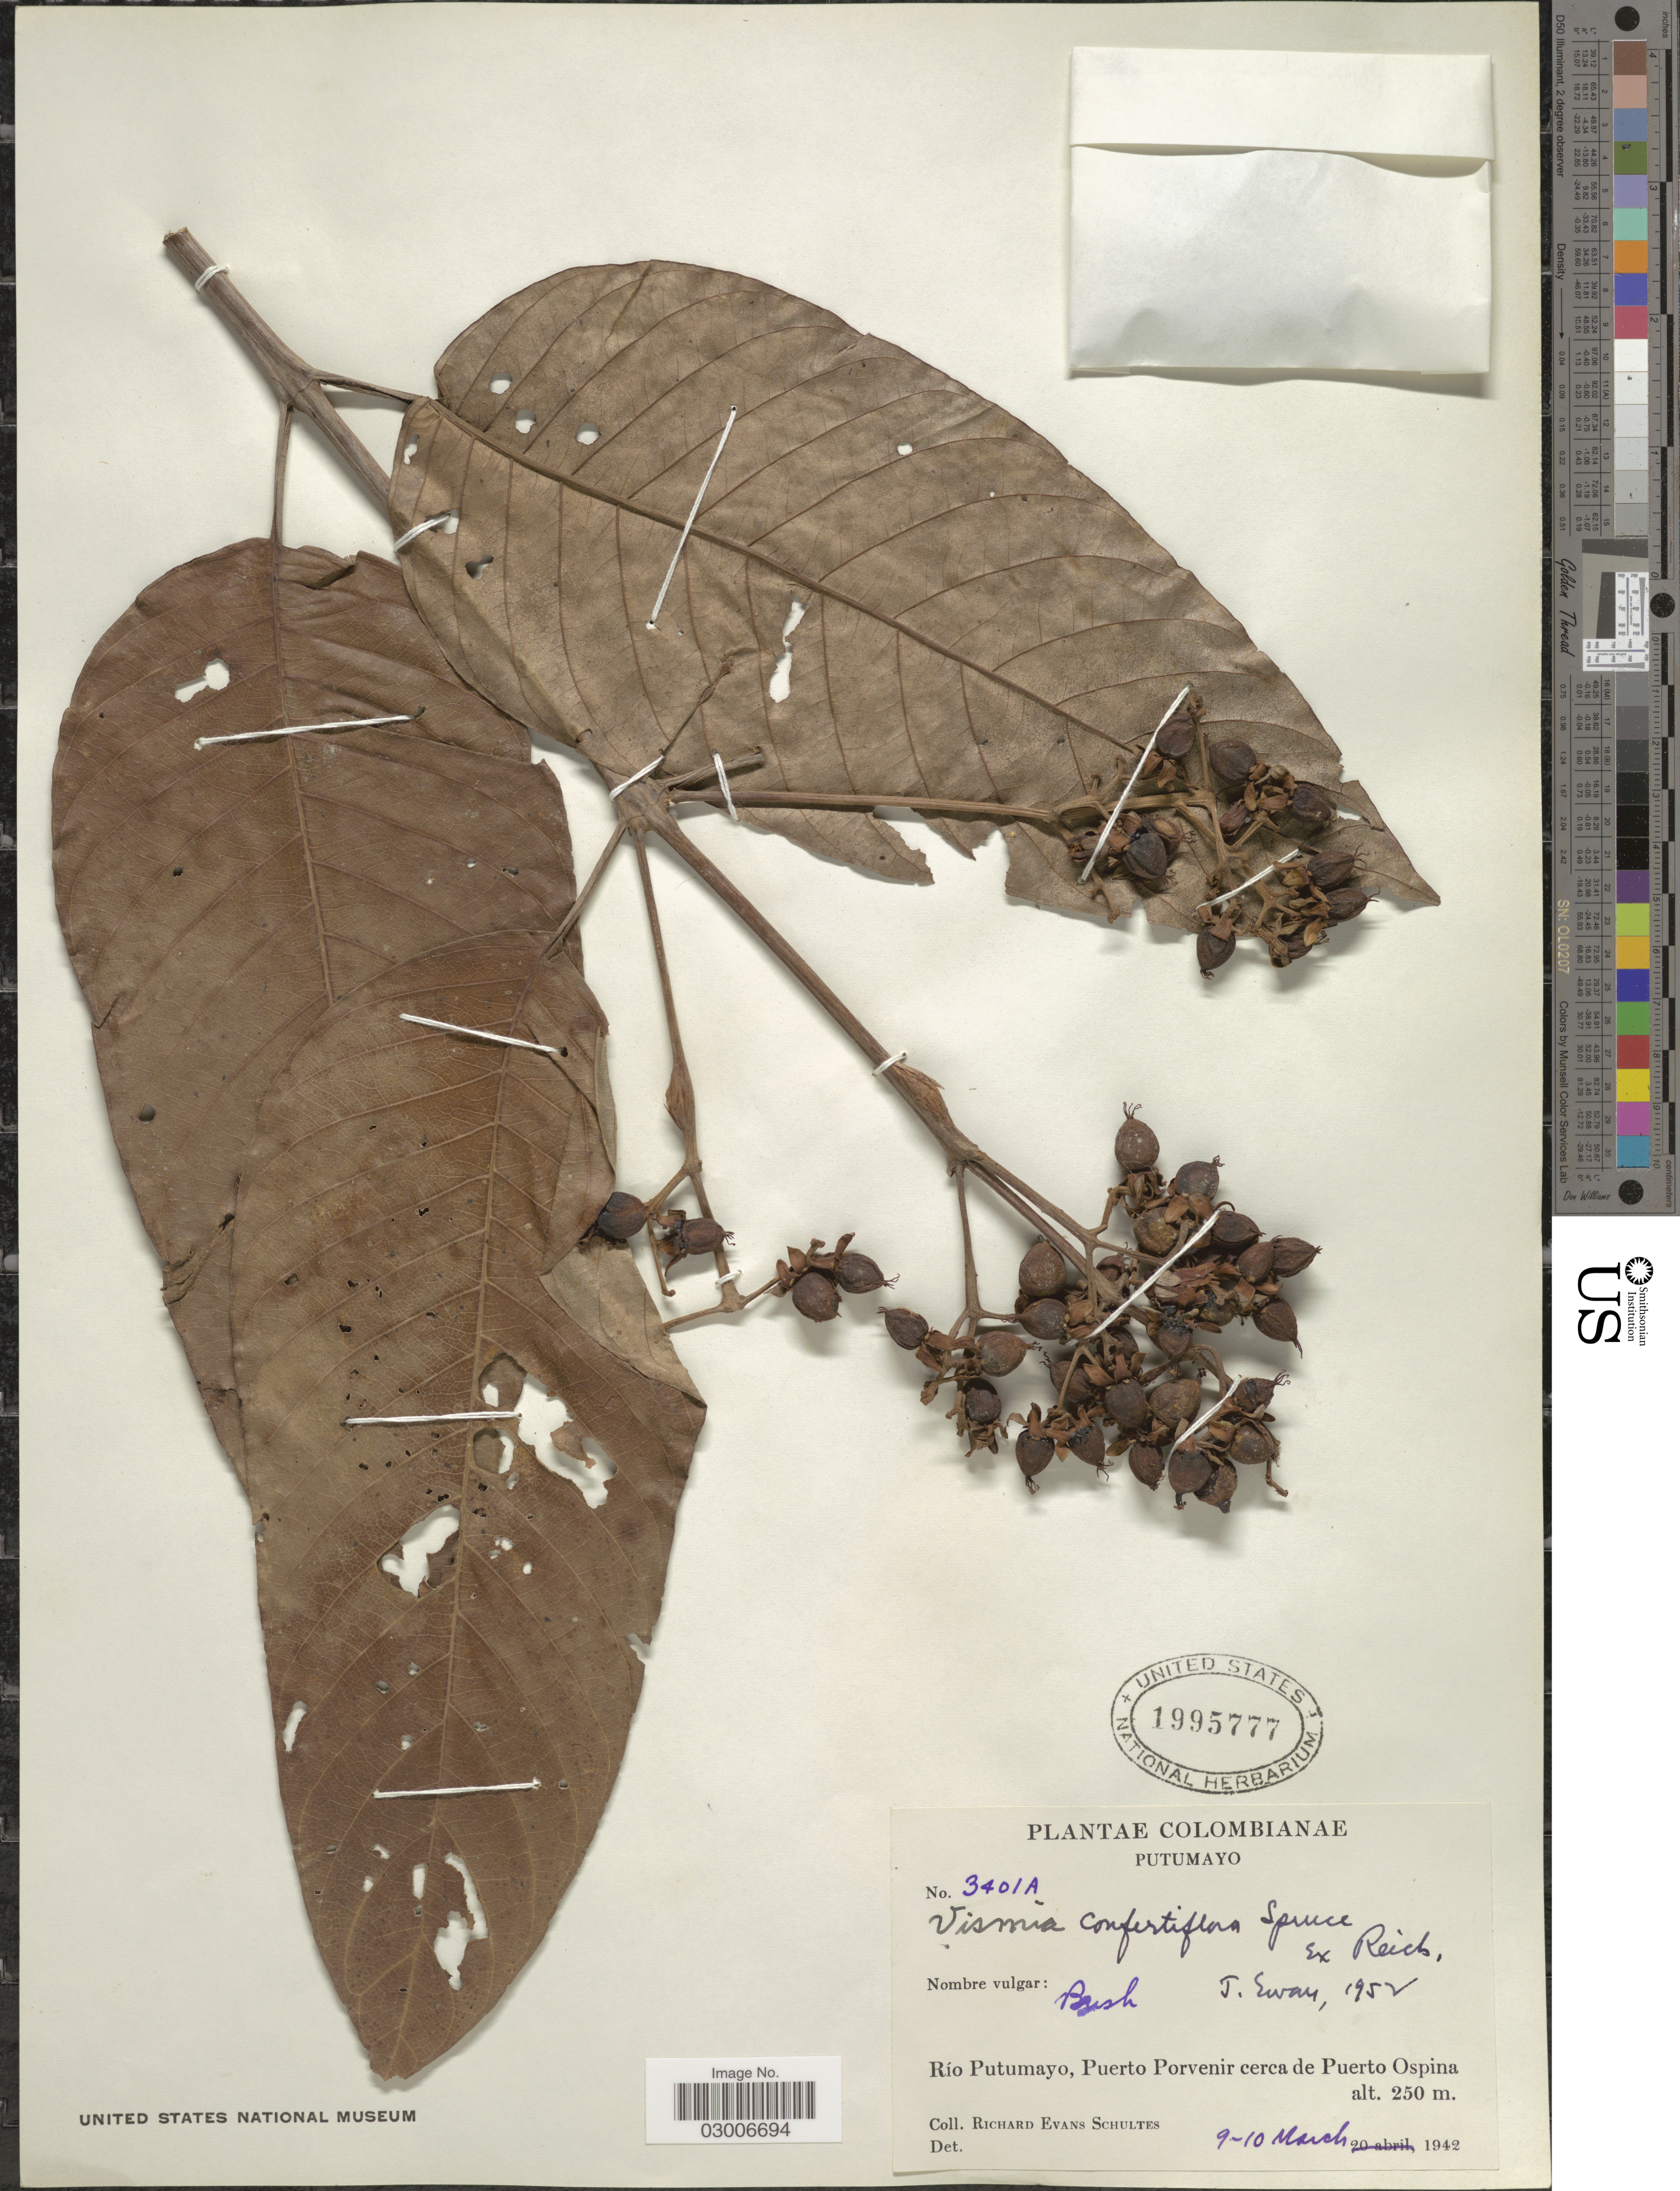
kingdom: Plantae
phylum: Tracheophyta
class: Magnoliopsida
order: Malpighiales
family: Hypericaceae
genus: Vismia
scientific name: Vismia confertiflora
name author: Spruce ex Reichardt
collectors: R. E. Schultes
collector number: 3401A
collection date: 1942-03-09/1942-03-10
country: Colombia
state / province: Putumayo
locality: Río Putumayo, Puerto Porvenir cerca de Puerto Ospina.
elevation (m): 250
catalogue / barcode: US 1995777